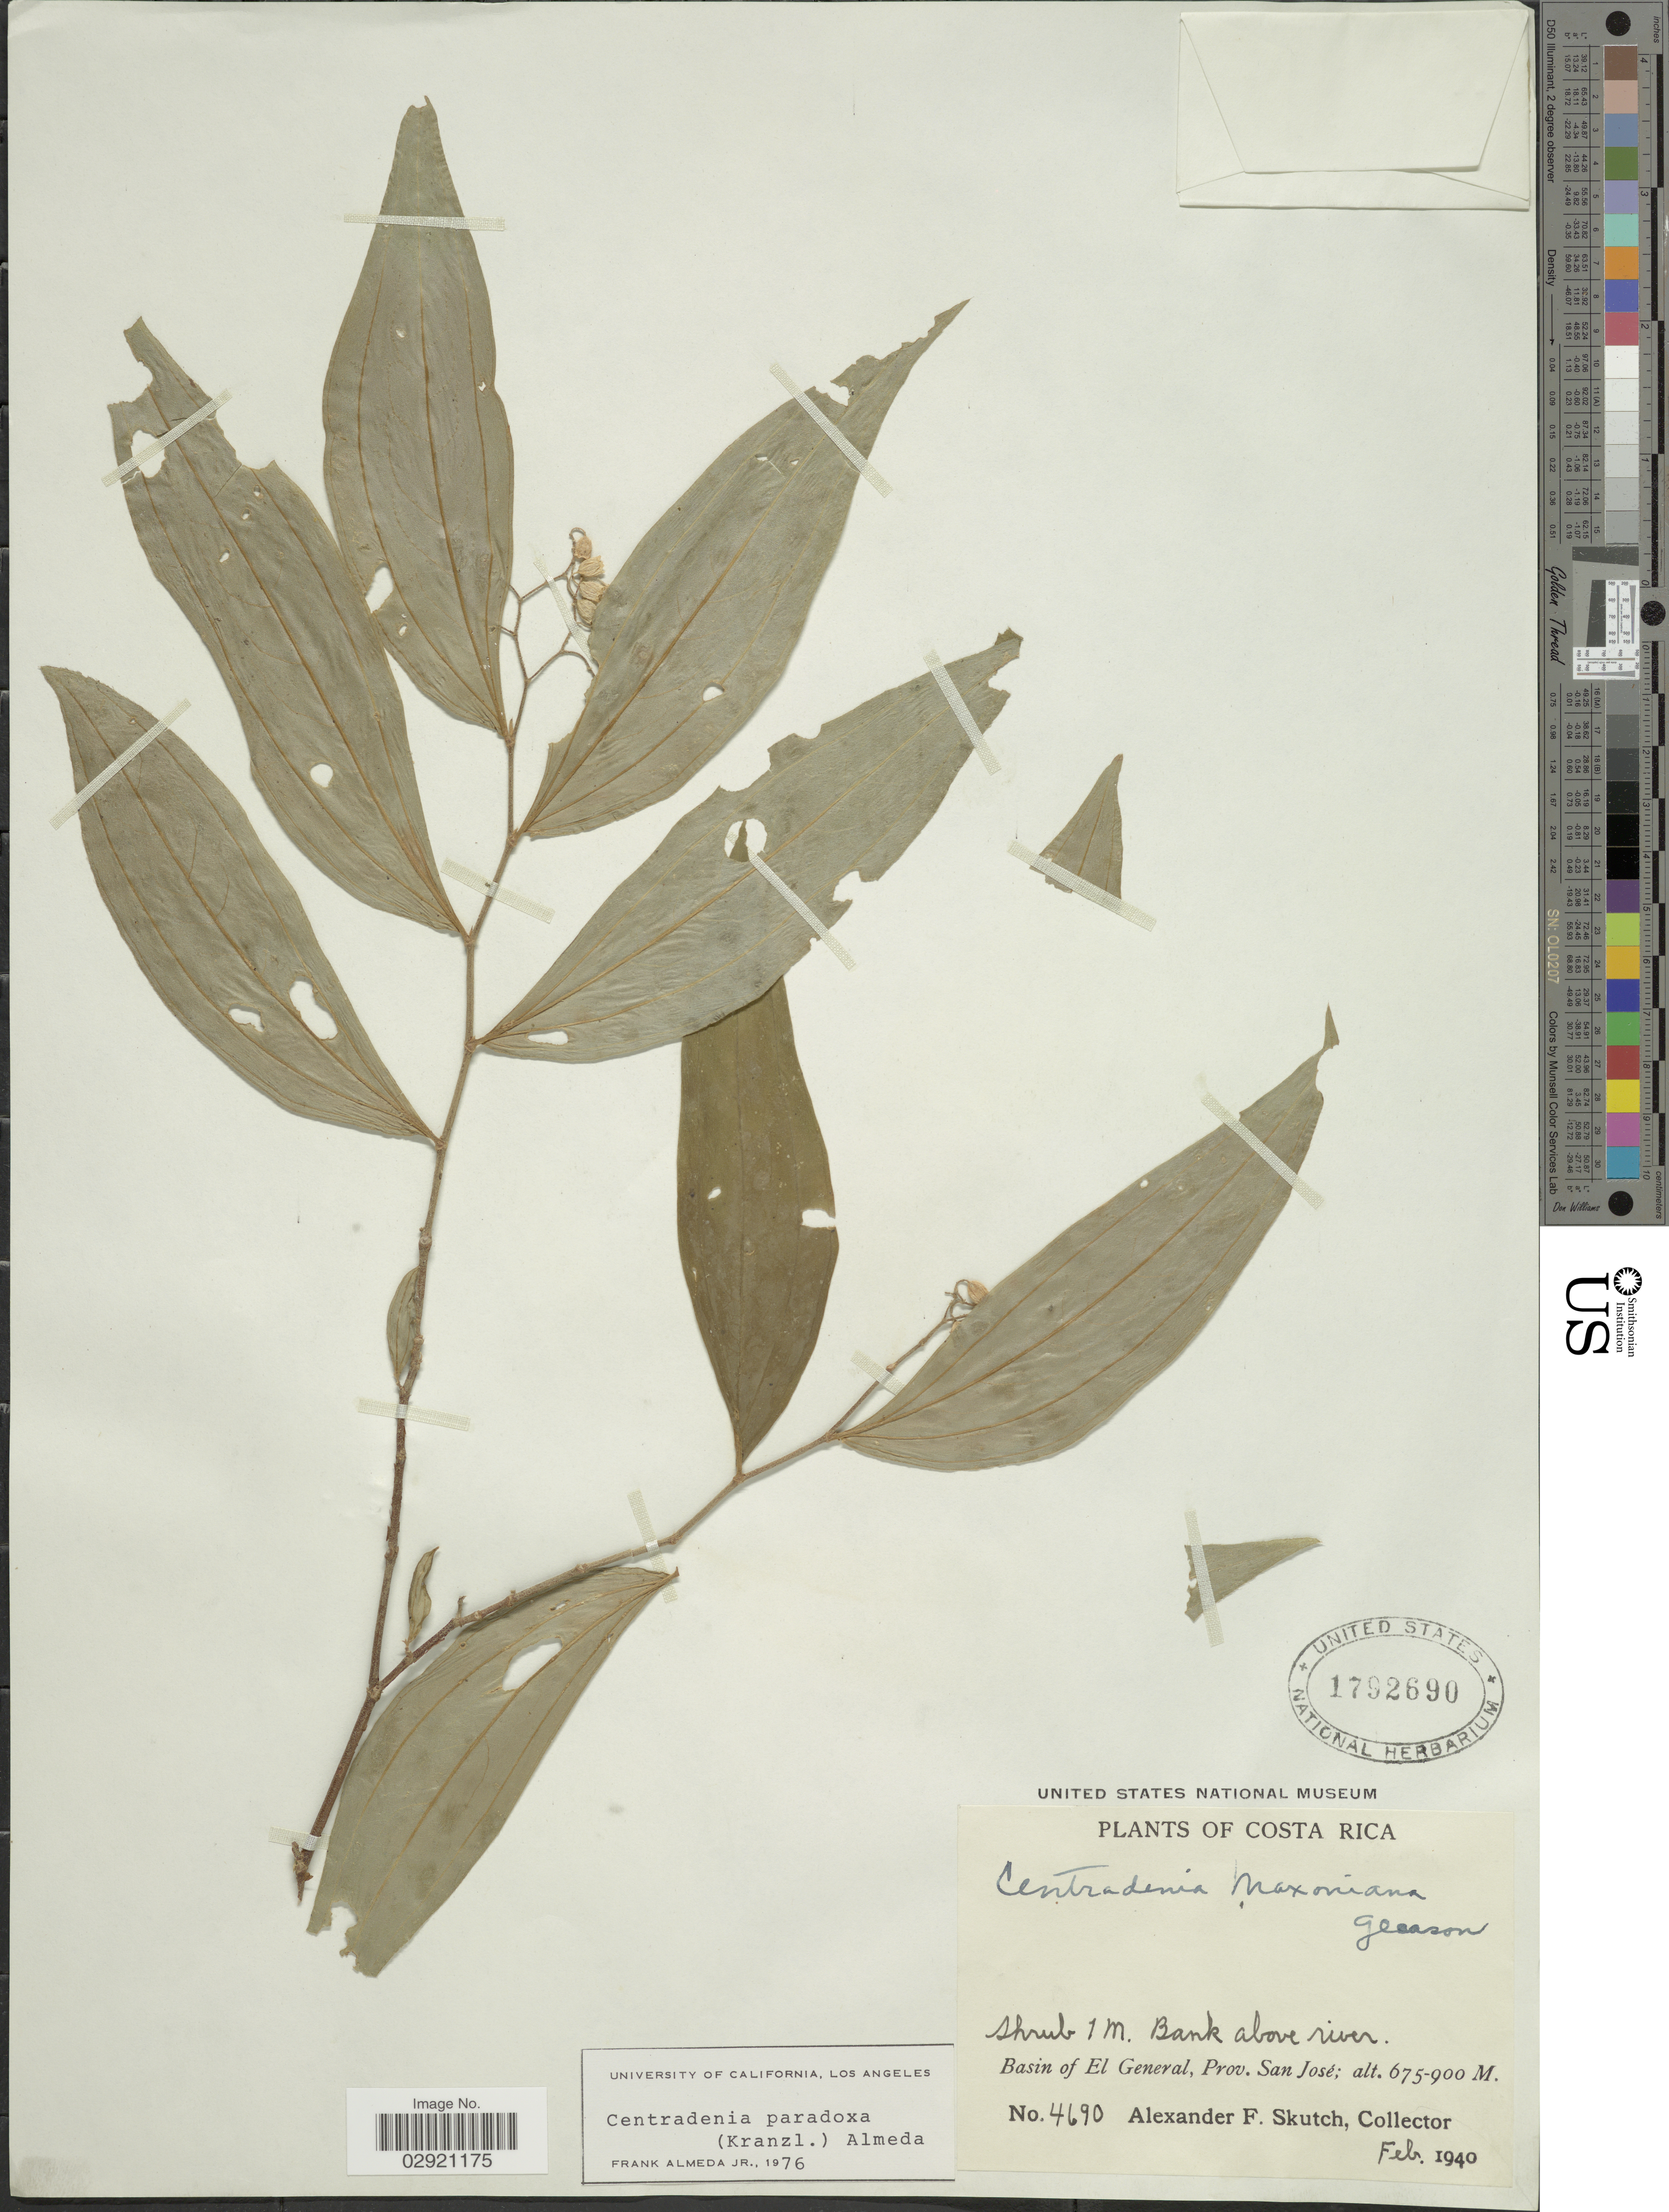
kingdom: Plantae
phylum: Tracheophyta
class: Magnoliopsida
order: Myrtales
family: Melastomataceae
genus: Centradenia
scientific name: Centradenia paradoxa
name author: (Kraenzl.) Almeda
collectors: A. F. Skutch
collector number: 4690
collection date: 1940-02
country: Costa Rica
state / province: San José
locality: Basin of El General.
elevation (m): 675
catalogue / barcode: US 1792690